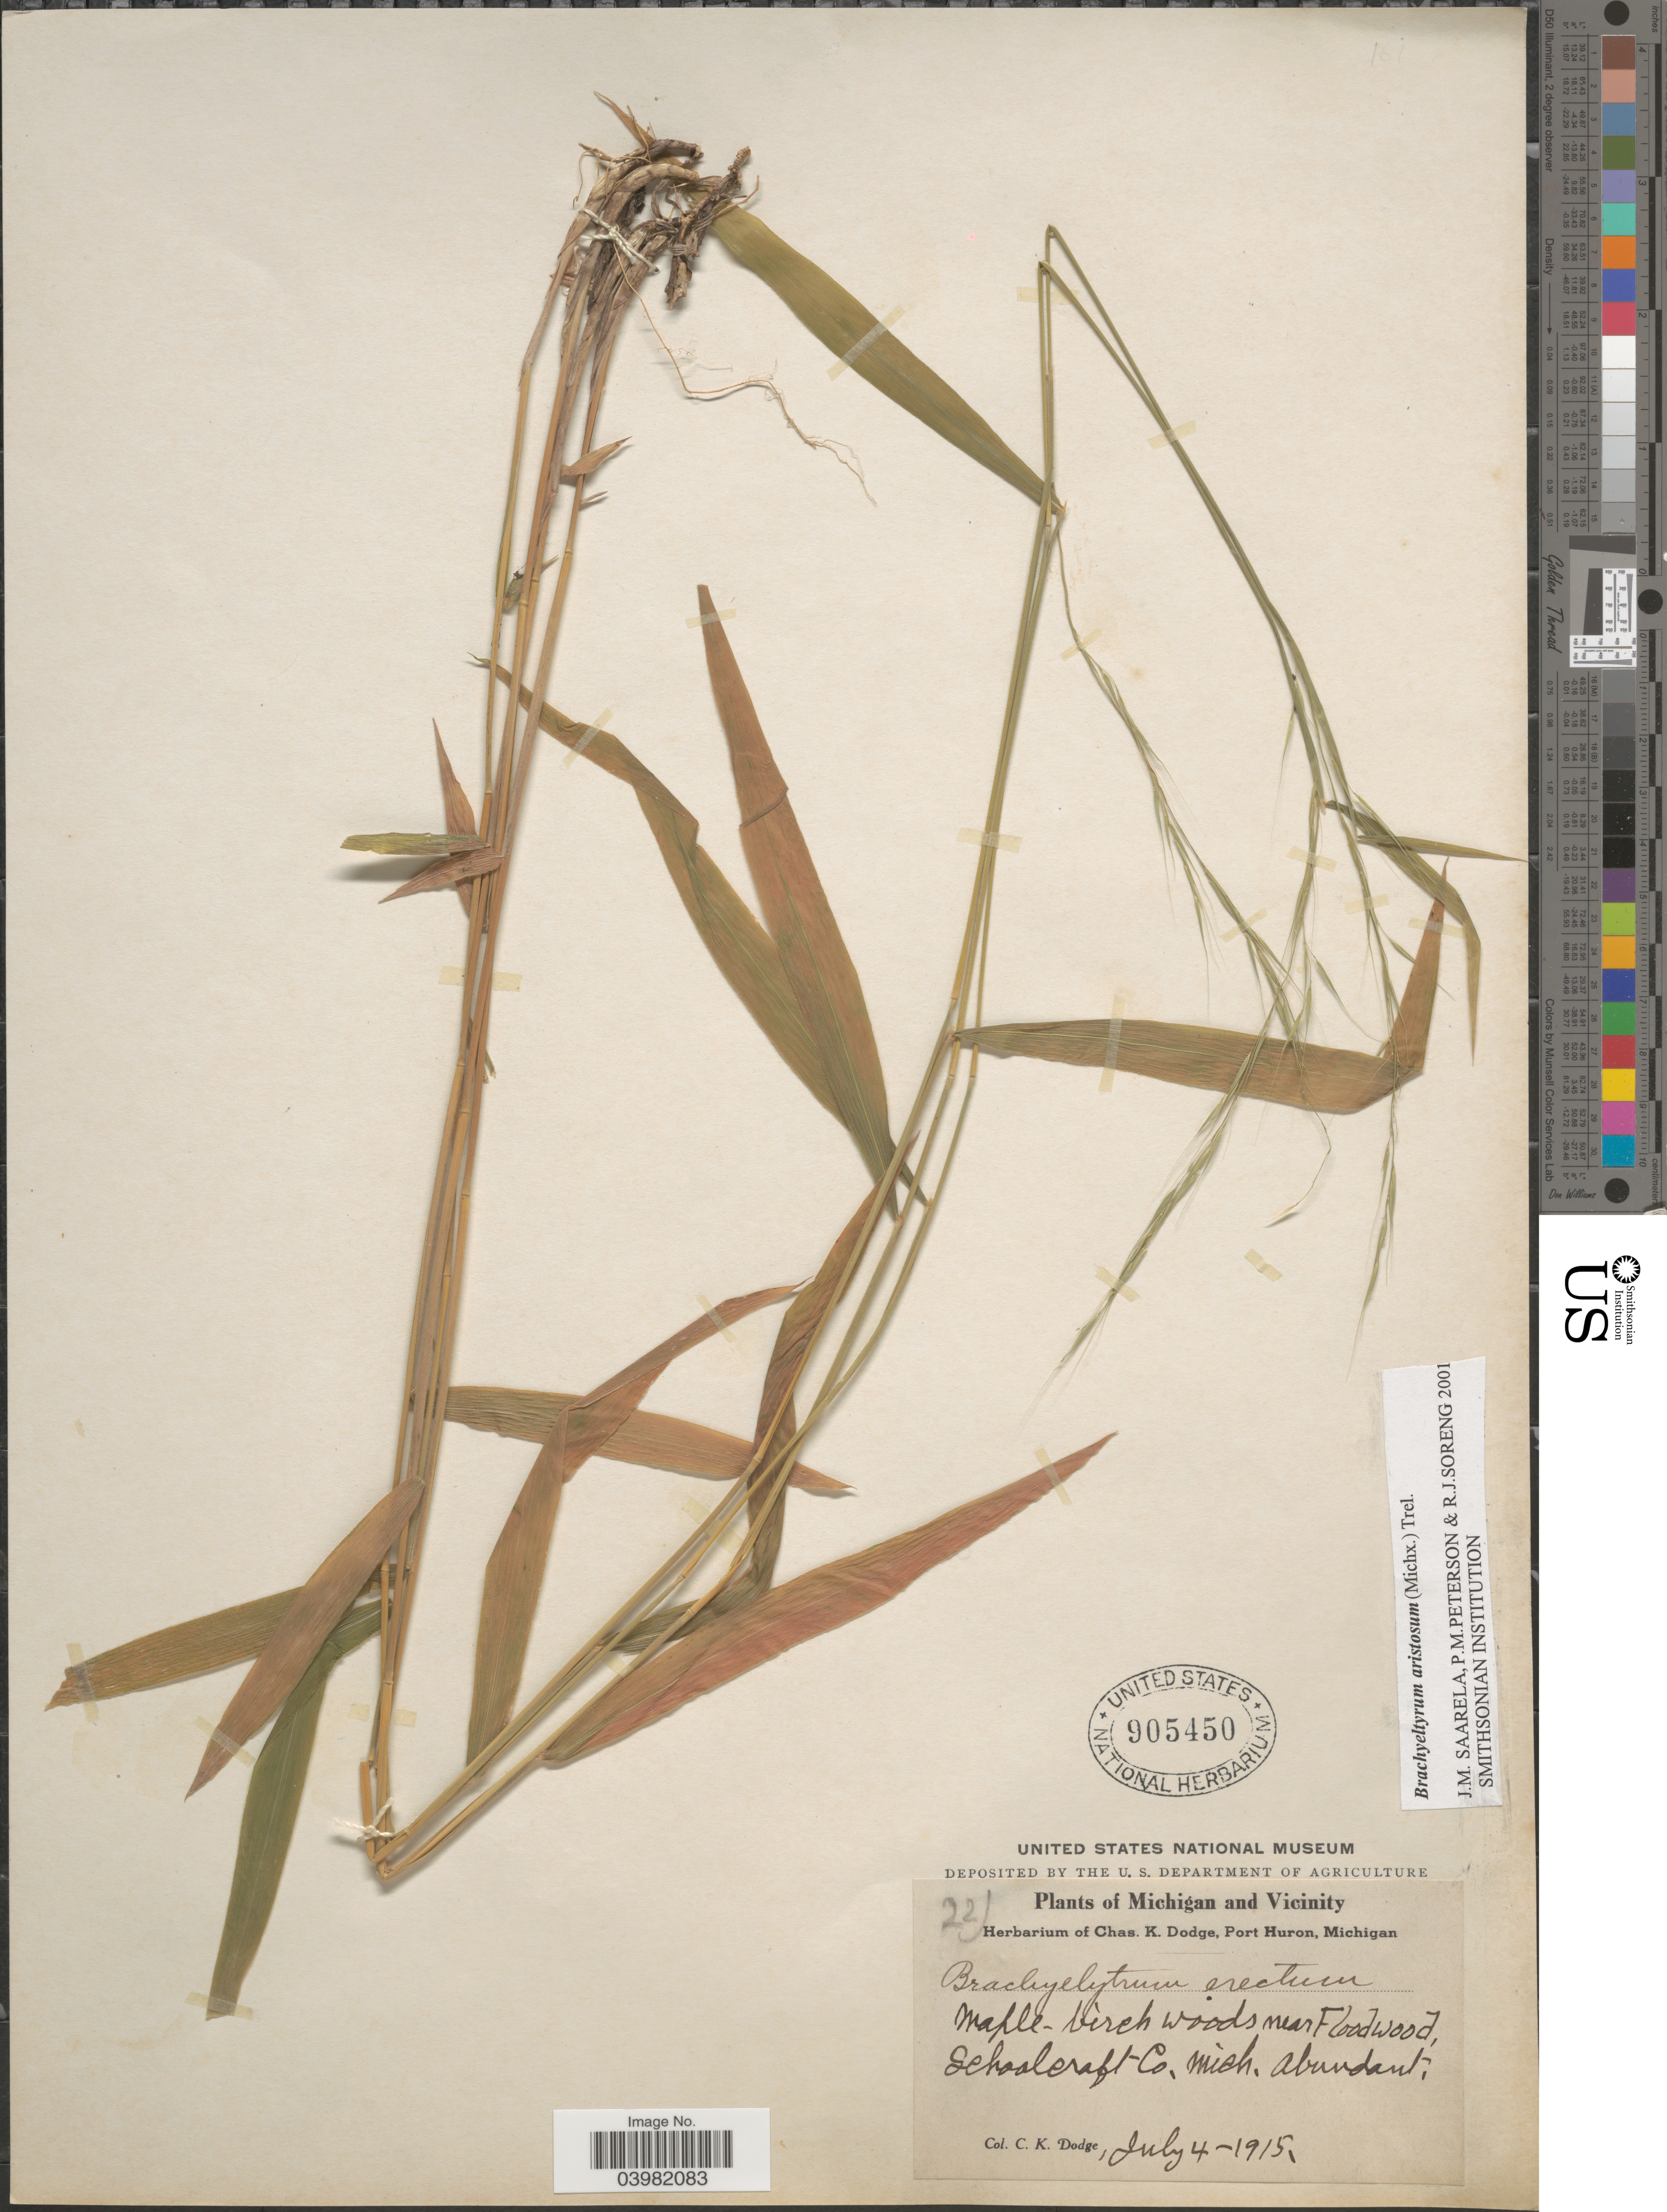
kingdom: Plantae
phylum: Tracheophyta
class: Liliopsida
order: Poales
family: Poaceae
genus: Brachyelytrum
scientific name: Brachyelytrum aristosum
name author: (Michx.) P. Beauv. ex Trel.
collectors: C. Dodge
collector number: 22J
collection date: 1915-07-04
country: United States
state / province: Michigan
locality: Michigan and Vicinity. Near Floodwood, Schoolcraft Co.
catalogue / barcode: US 905450